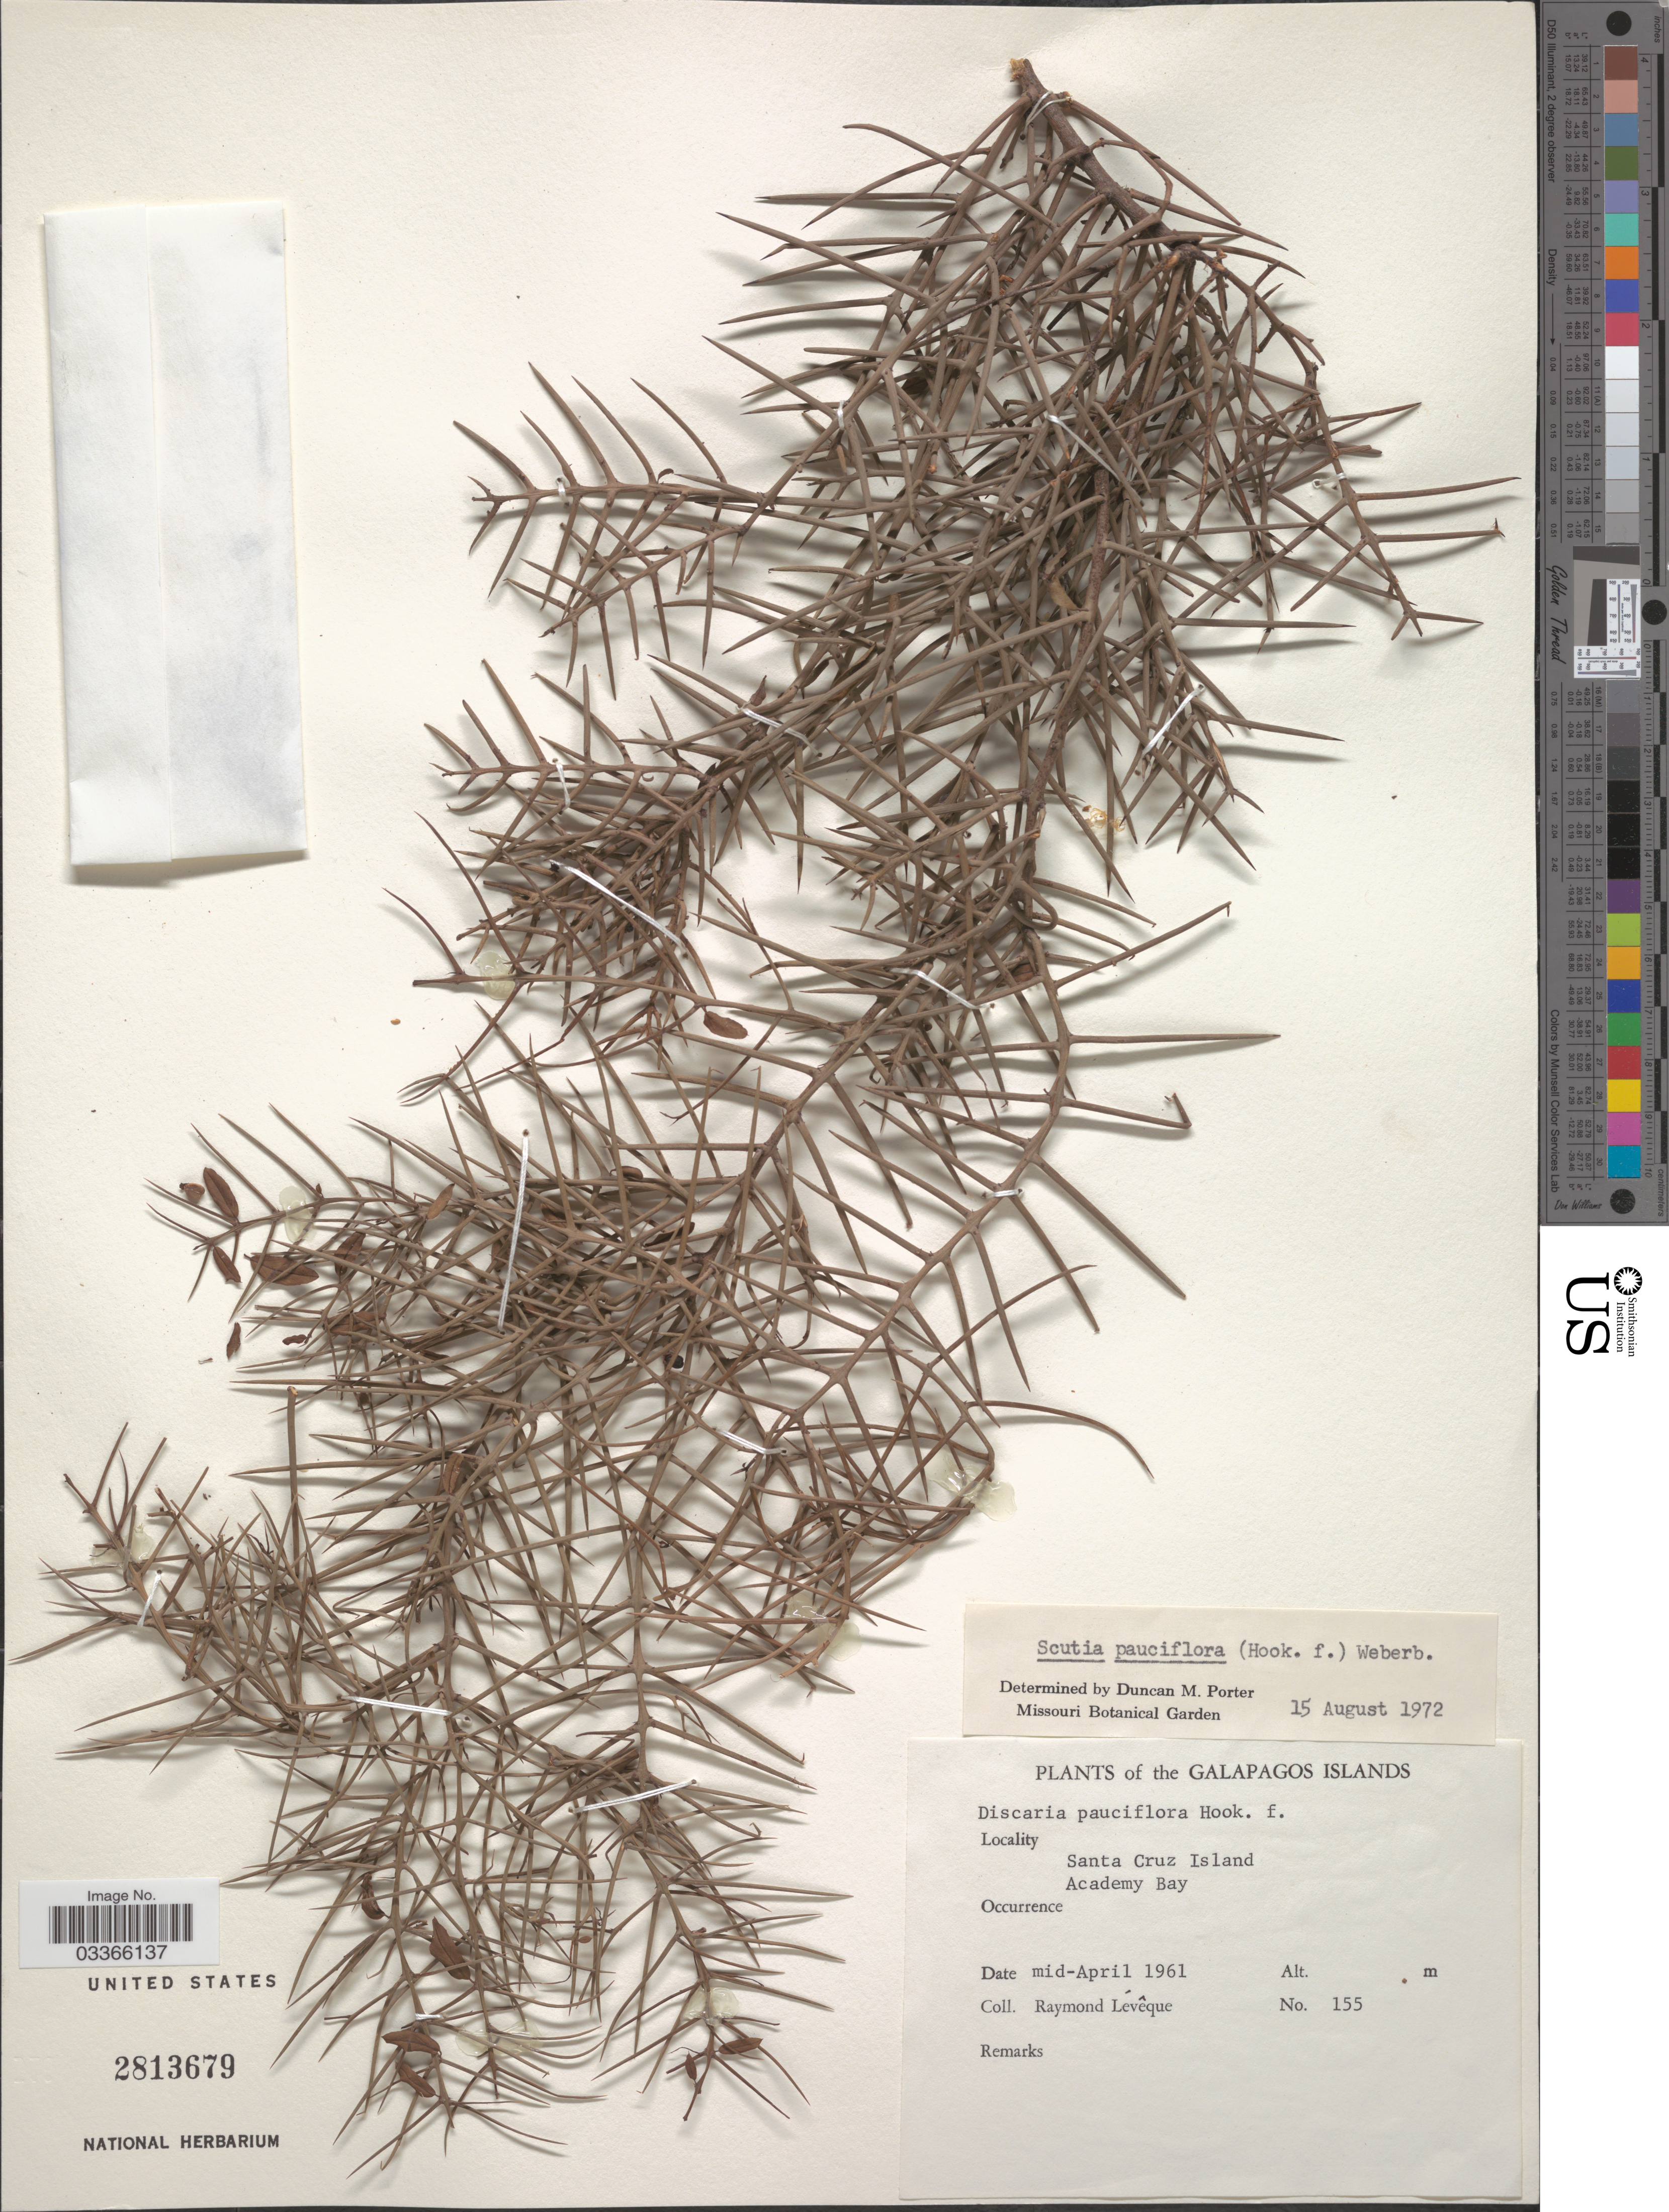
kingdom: Plantae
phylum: Tracheophyta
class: Magnoliopsida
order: Rosales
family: Rhamnaceae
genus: Scutia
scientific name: Scutia pauciflora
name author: (Hook. f.) Weberb.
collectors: R. Lévêque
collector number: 155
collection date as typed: mid-April 1961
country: Ecuador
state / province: Colón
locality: The Galapagos Island, Santa Cruz Island, Academy Bay.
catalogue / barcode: US 2813679